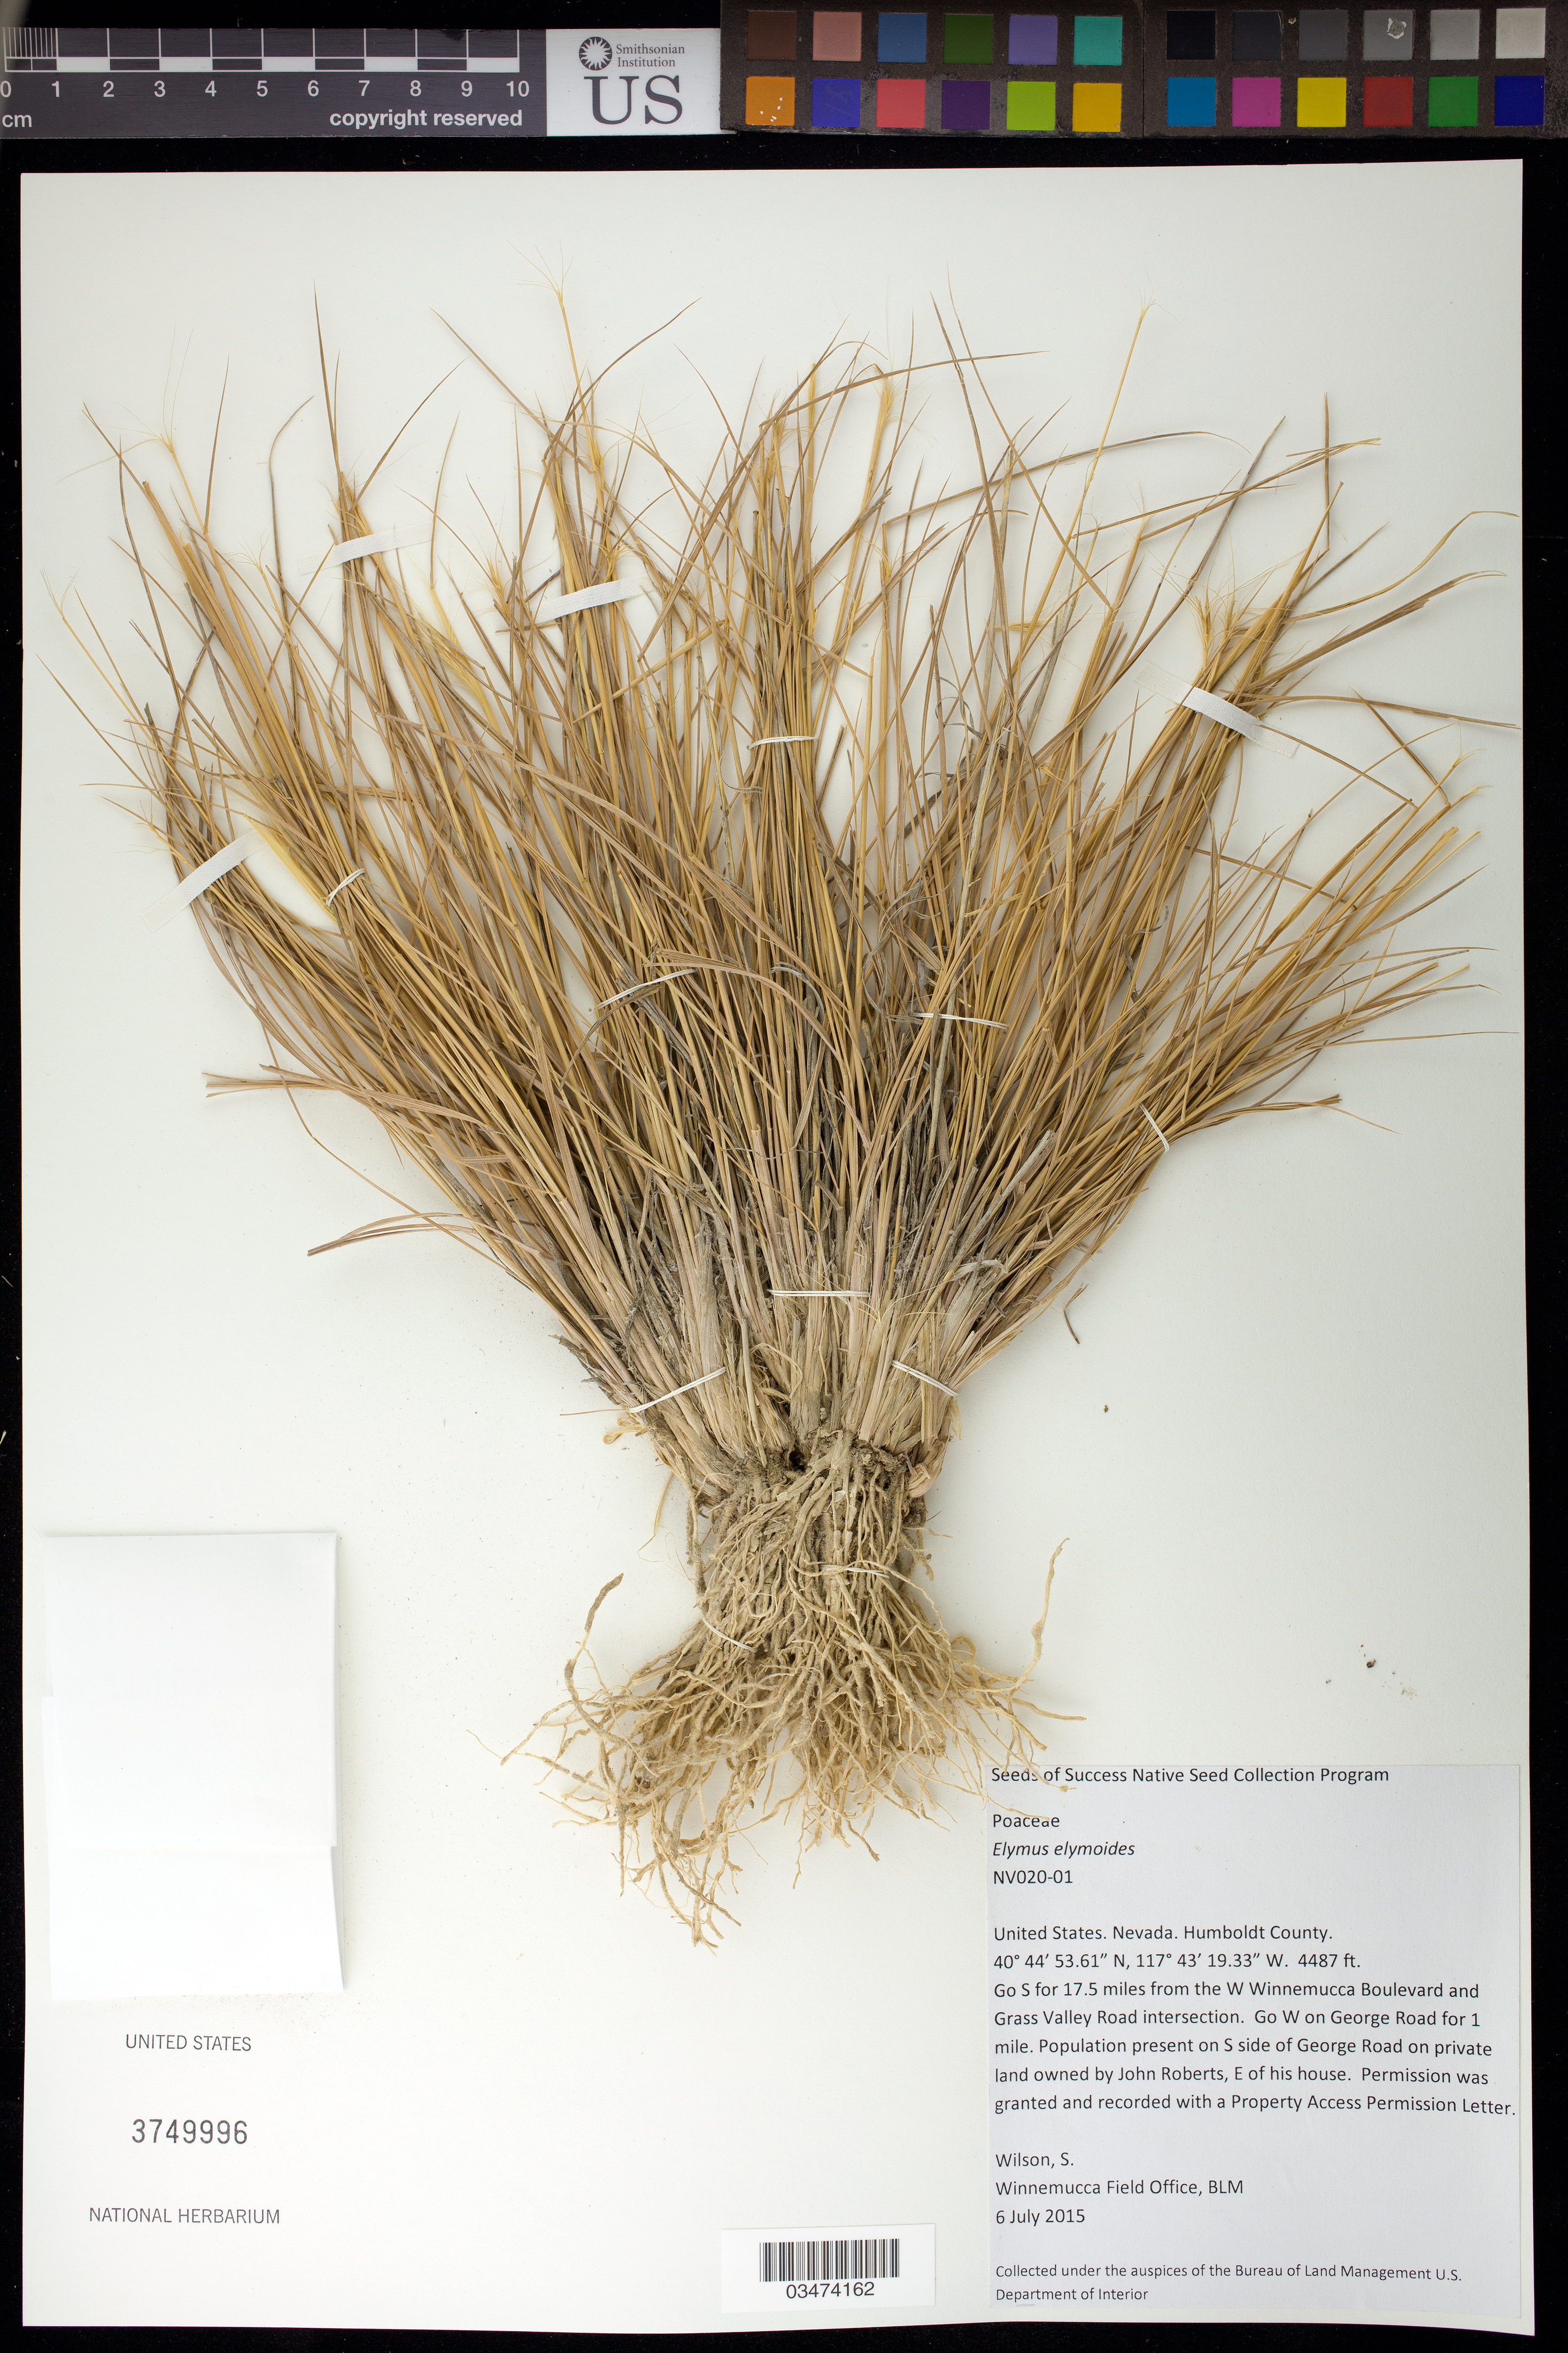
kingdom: Plantae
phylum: Tracheophyta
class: Liliopsida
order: Poales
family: Poaceae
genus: Elymus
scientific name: Elymus elymoides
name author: (Raf.) Swezey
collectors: S. Wilson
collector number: NV020-01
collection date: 2015-07-06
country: United States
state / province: Nevada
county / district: Humbolt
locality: S side of George Rd on private land owned by John Roberts, E of his house.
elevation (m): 1368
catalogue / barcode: US 3749996